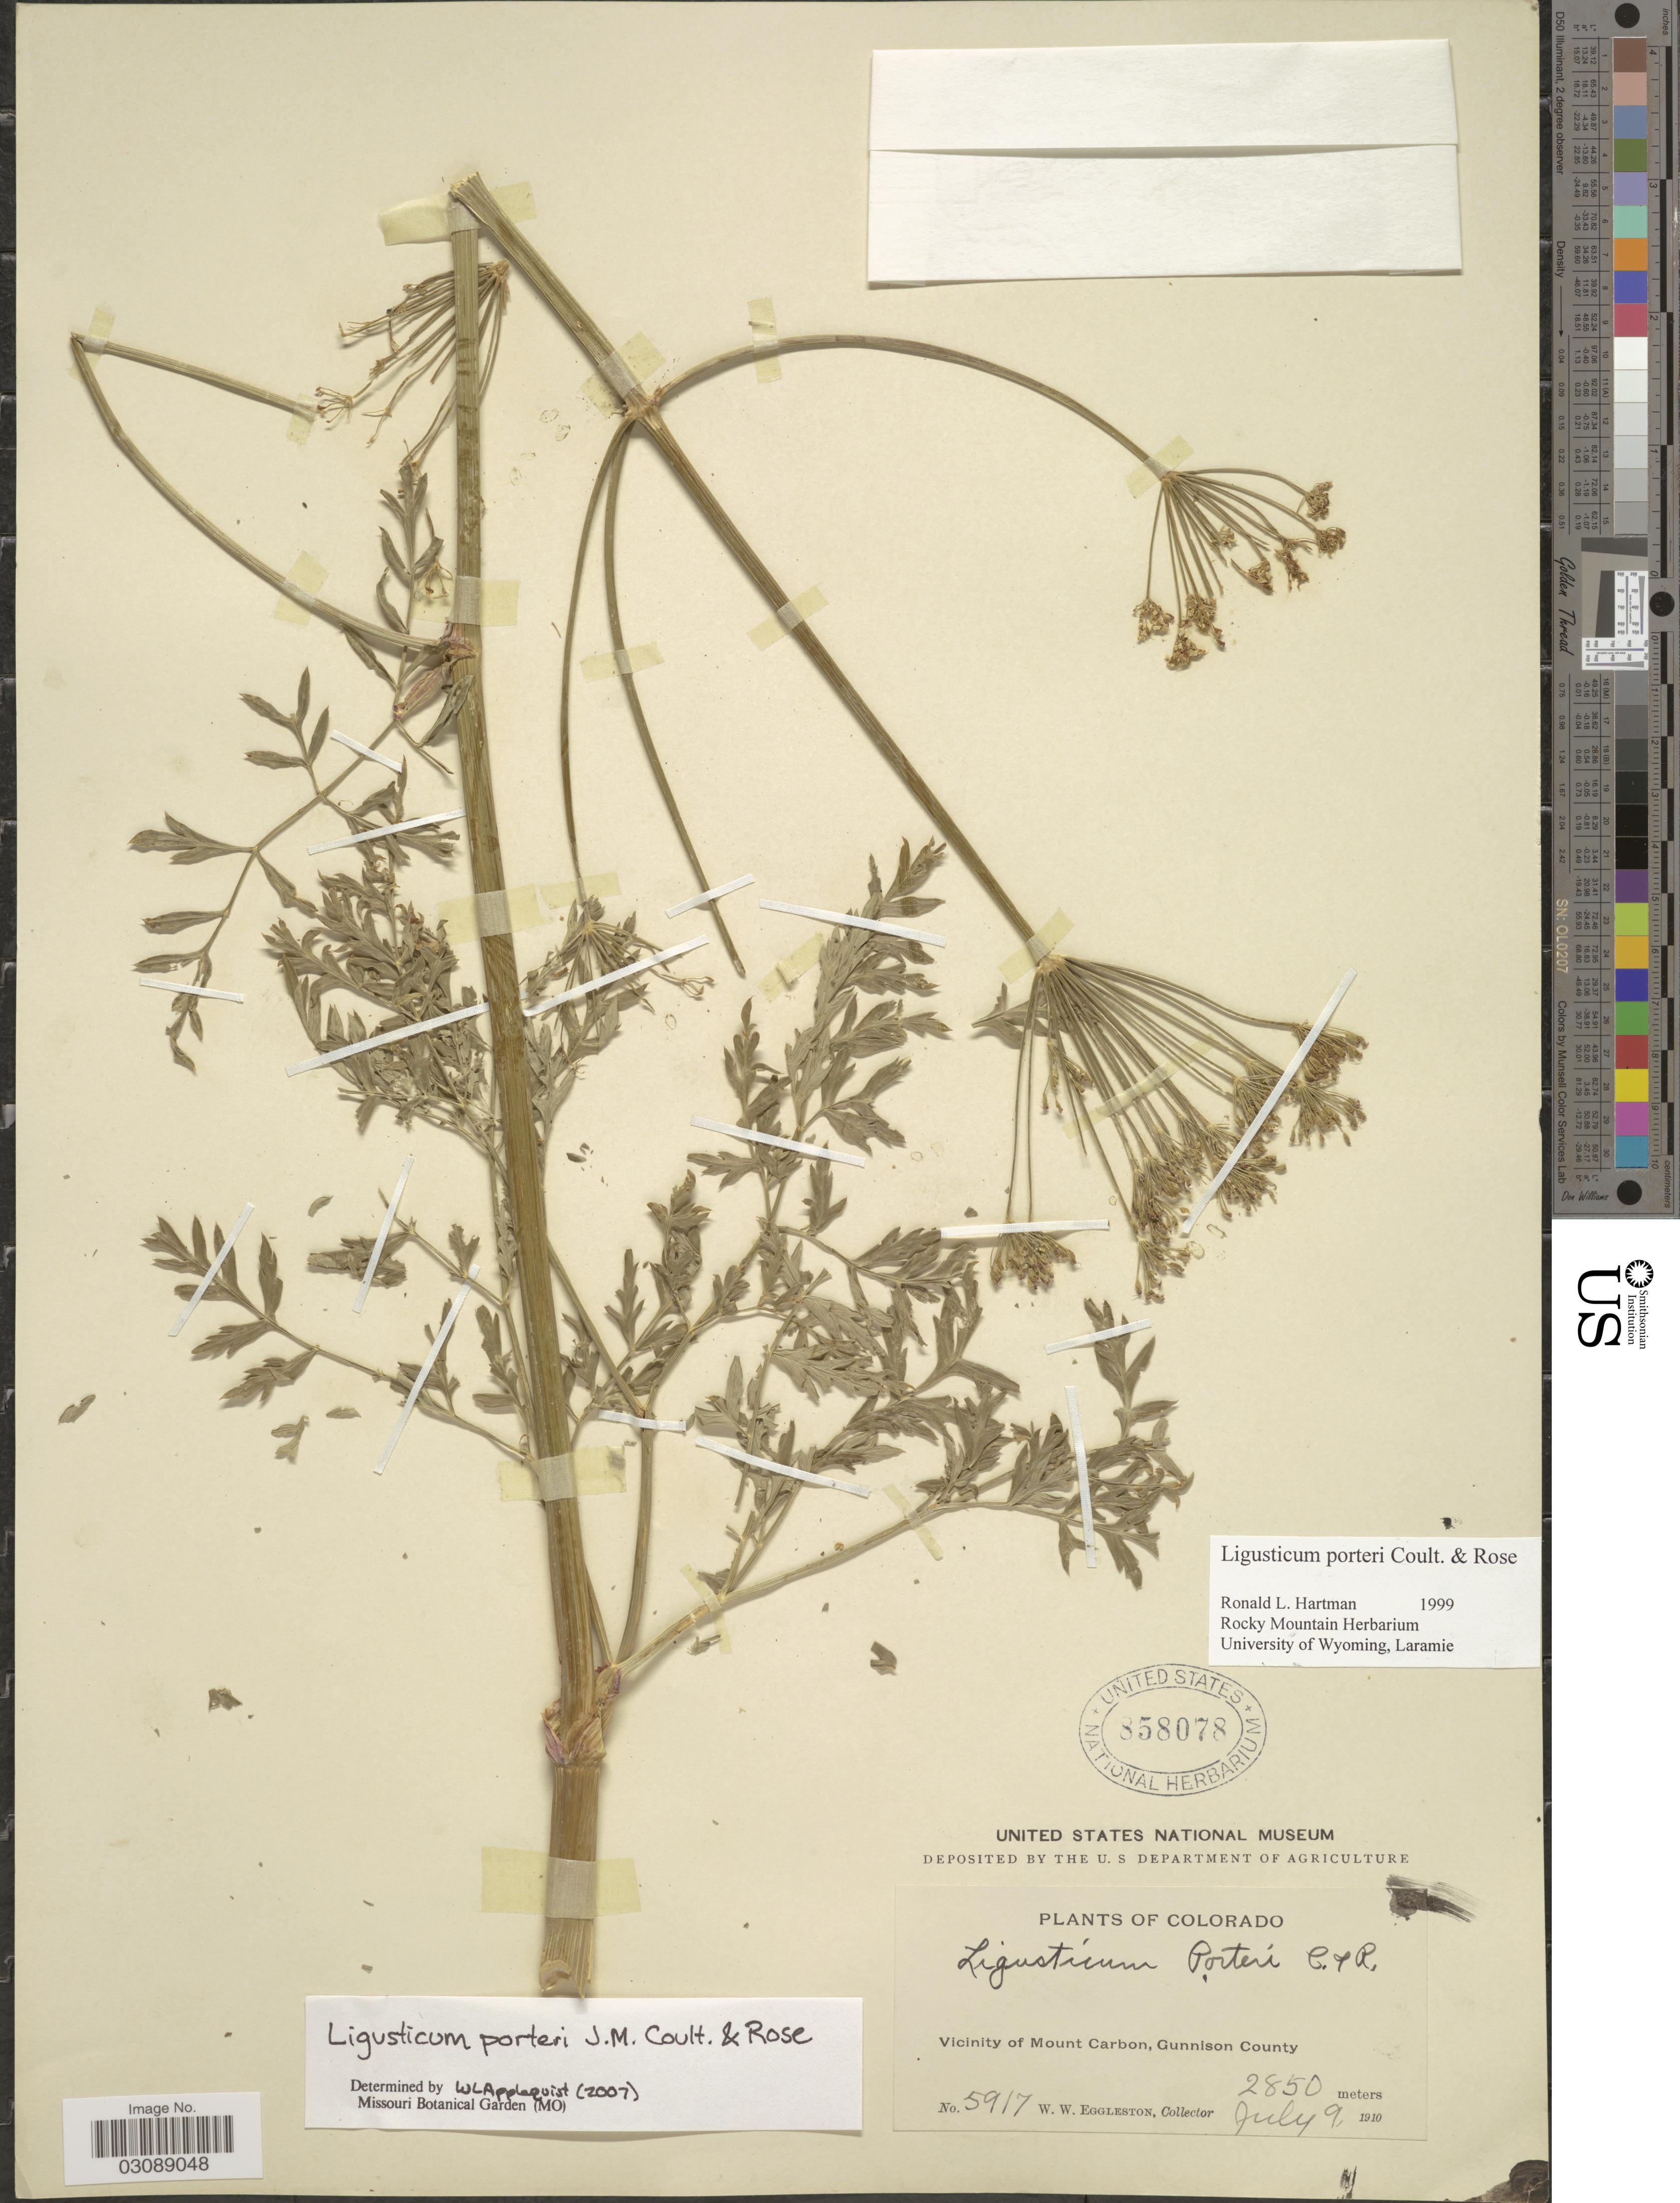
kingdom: Plantae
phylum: Tracheophyta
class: Magnoliopsida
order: Apiales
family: Apiaceae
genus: Ligusticum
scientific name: Ligusticum porteri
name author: J.M. Coult. & Rose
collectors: W. W. Eggleston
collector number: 5917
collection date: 1910-07-09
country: United States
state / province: Colorado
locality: Vicinity of Mount Carbon, Gunnison County.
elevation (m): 2850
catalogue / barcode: US 858078